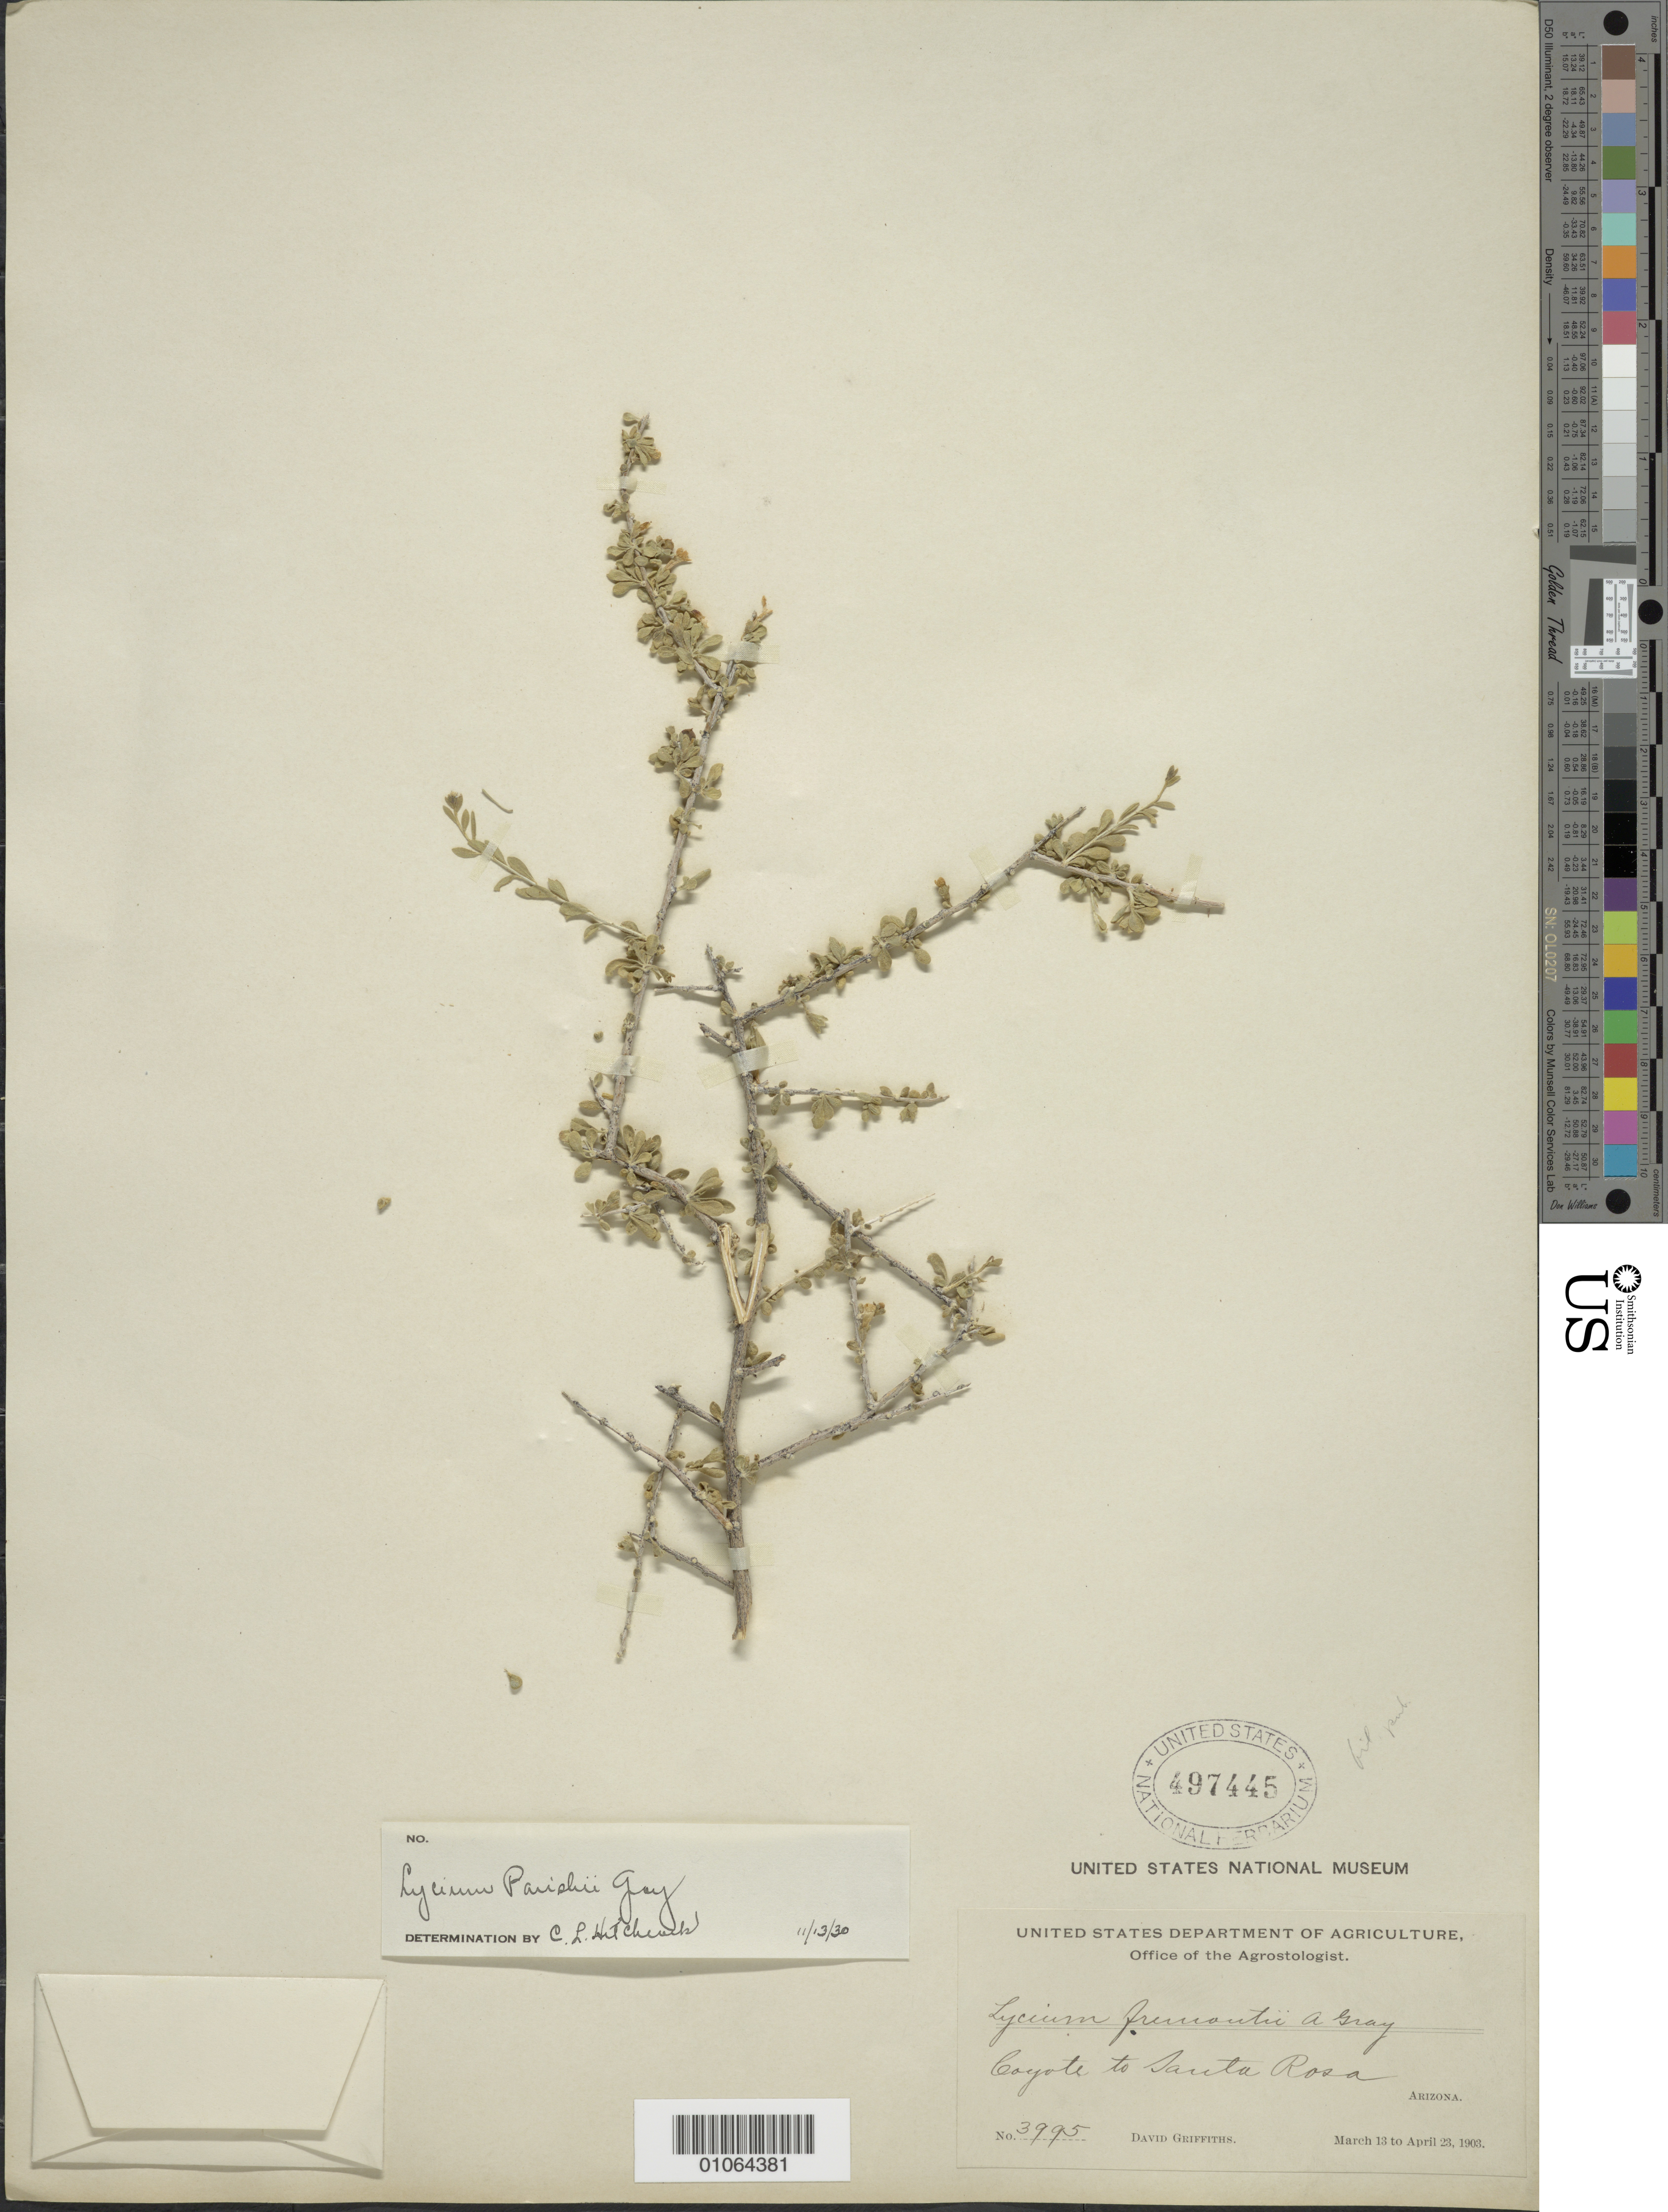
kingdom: Plantae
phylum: Tracheophyta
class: Magnoliopsida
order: Solanales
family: Solanaceae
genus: Lycium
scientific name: Lycium parishii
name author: A. Gray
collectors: D. Griffiths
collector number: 3995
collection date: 1903-03-13/1903-04-23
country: United States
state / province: Arizona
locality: Coyote to Santa Rosa.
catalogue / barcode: US 497445